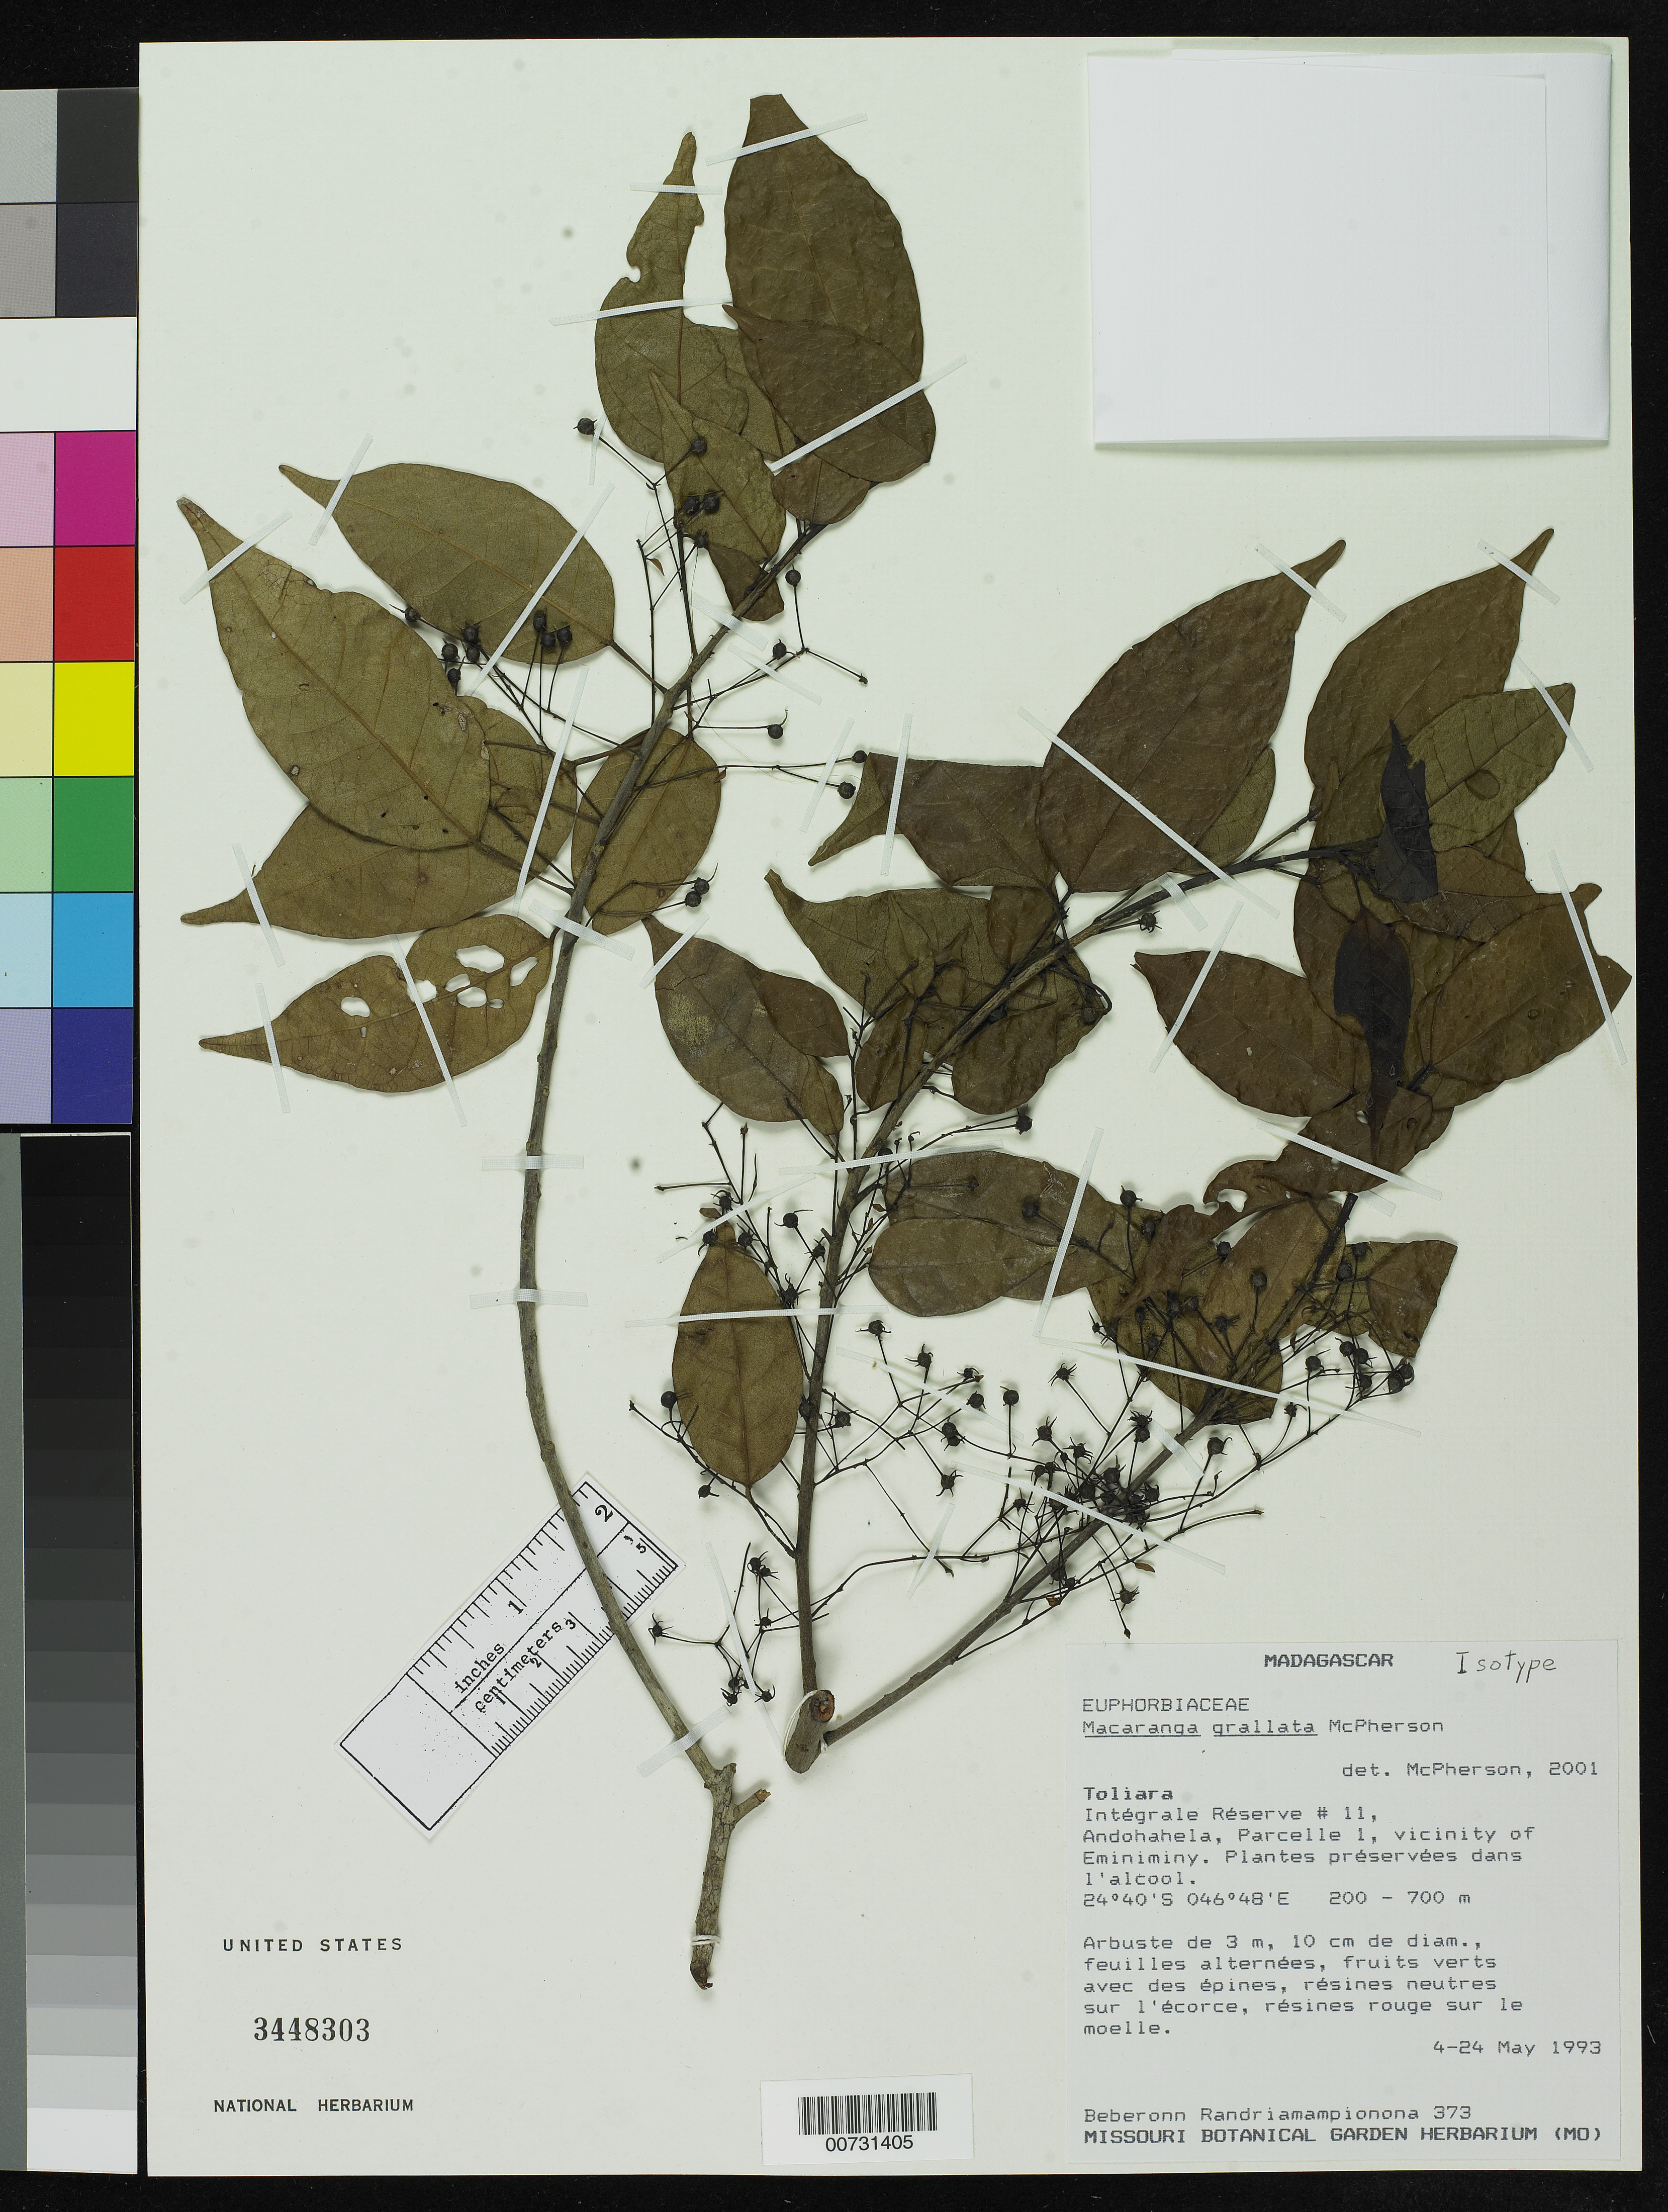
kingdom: Plantae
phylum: Tracheophyta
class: Magnoliopsida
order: Malpighiales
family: Euphorbiaceae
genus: Macaranga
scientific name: Macaranga grallata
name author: McPherson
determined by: McPherson, G. D., (MO), Missouri Botanical Garden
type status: Isotype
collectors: B. Randriamampionona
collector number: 373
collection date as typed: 04 May 1993 to 24 May 1993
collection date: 1993-05-04/1993-05-24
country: Madagascar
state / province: Amoron'i Mania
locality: Toliara. Intégrale Réserve #11, Andohahela, Parcelle 1, vicinity of Eminiminy.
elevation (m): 200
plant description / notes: Holotype at MO.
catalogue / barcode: US 3448303